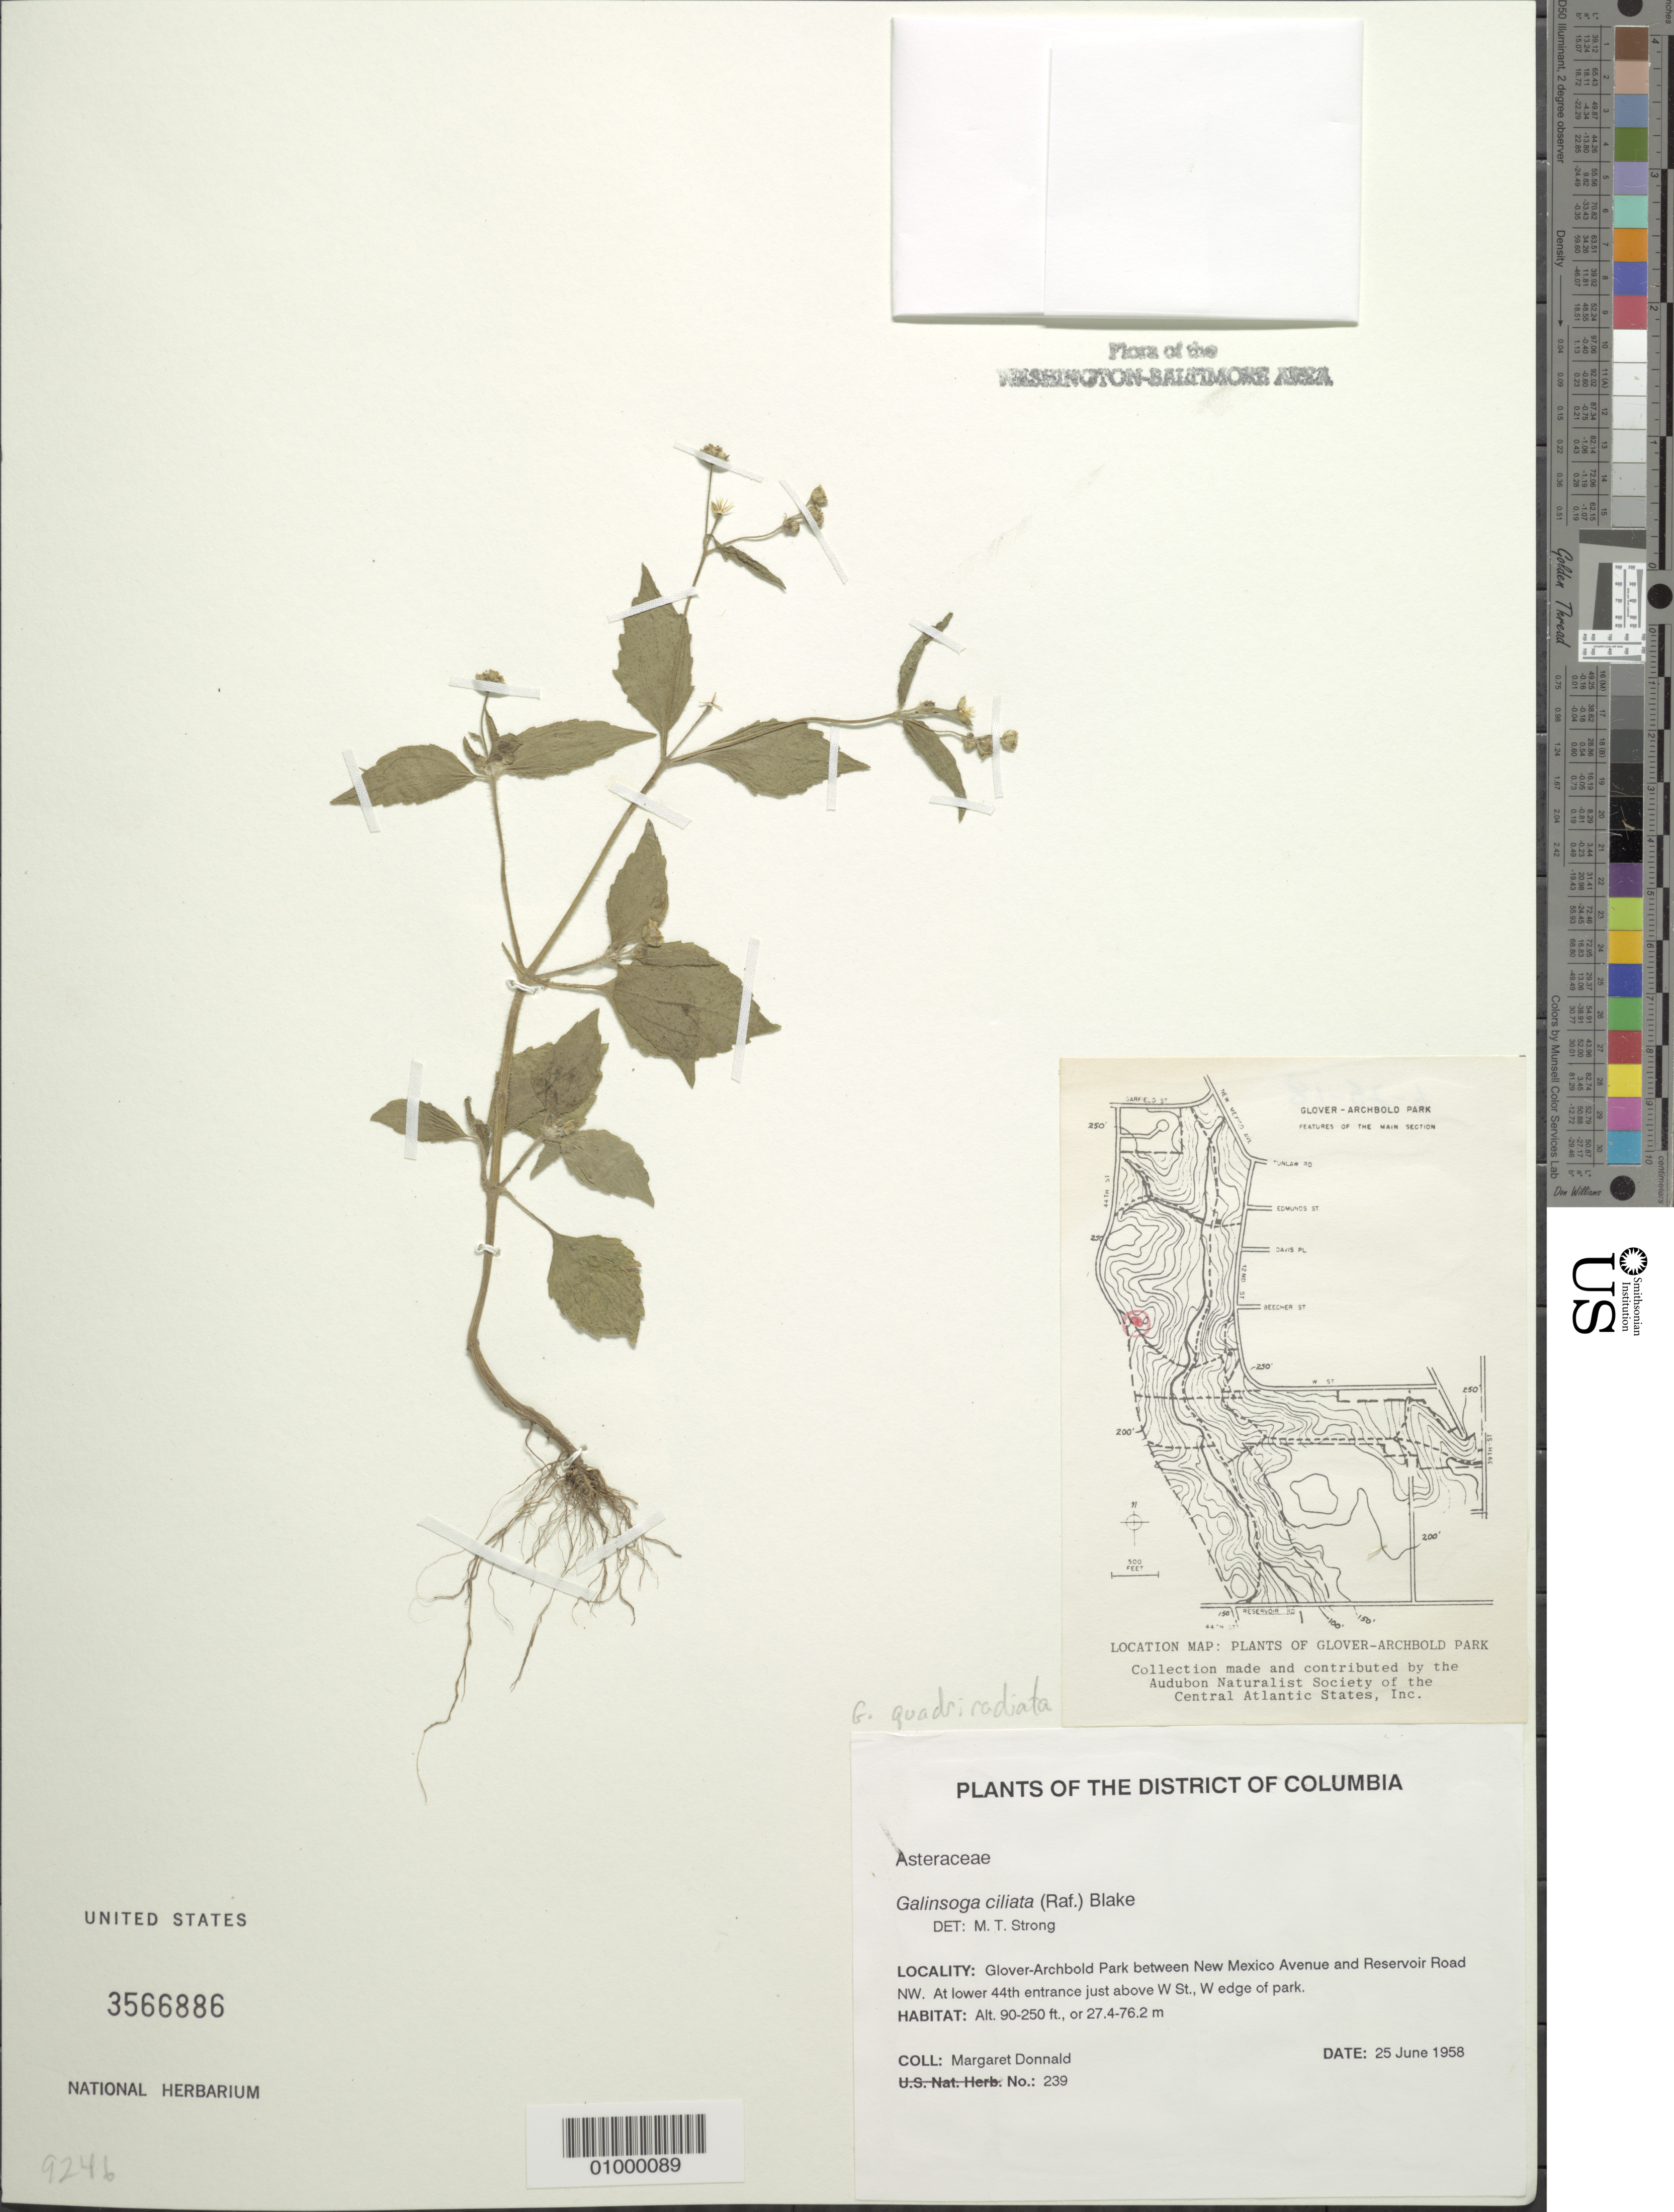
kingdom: Plantae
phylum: Tracheophyta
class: Magnoliopsida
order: Asterales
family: Asteraceae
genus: Galinsoga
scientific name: Galinsoga quadriradiata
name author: Ruiz & Pav.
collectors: M. Donnald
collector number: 239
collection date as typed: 25 Jun 1958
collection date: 1958-06-25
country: United States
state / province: District of Columbia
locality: Glover-Archbold Park between New Mexico Avenue and Reservoir Road NW. At lower park entrance, west edge of park just above W St.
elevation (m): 27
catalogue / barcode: US 3566886